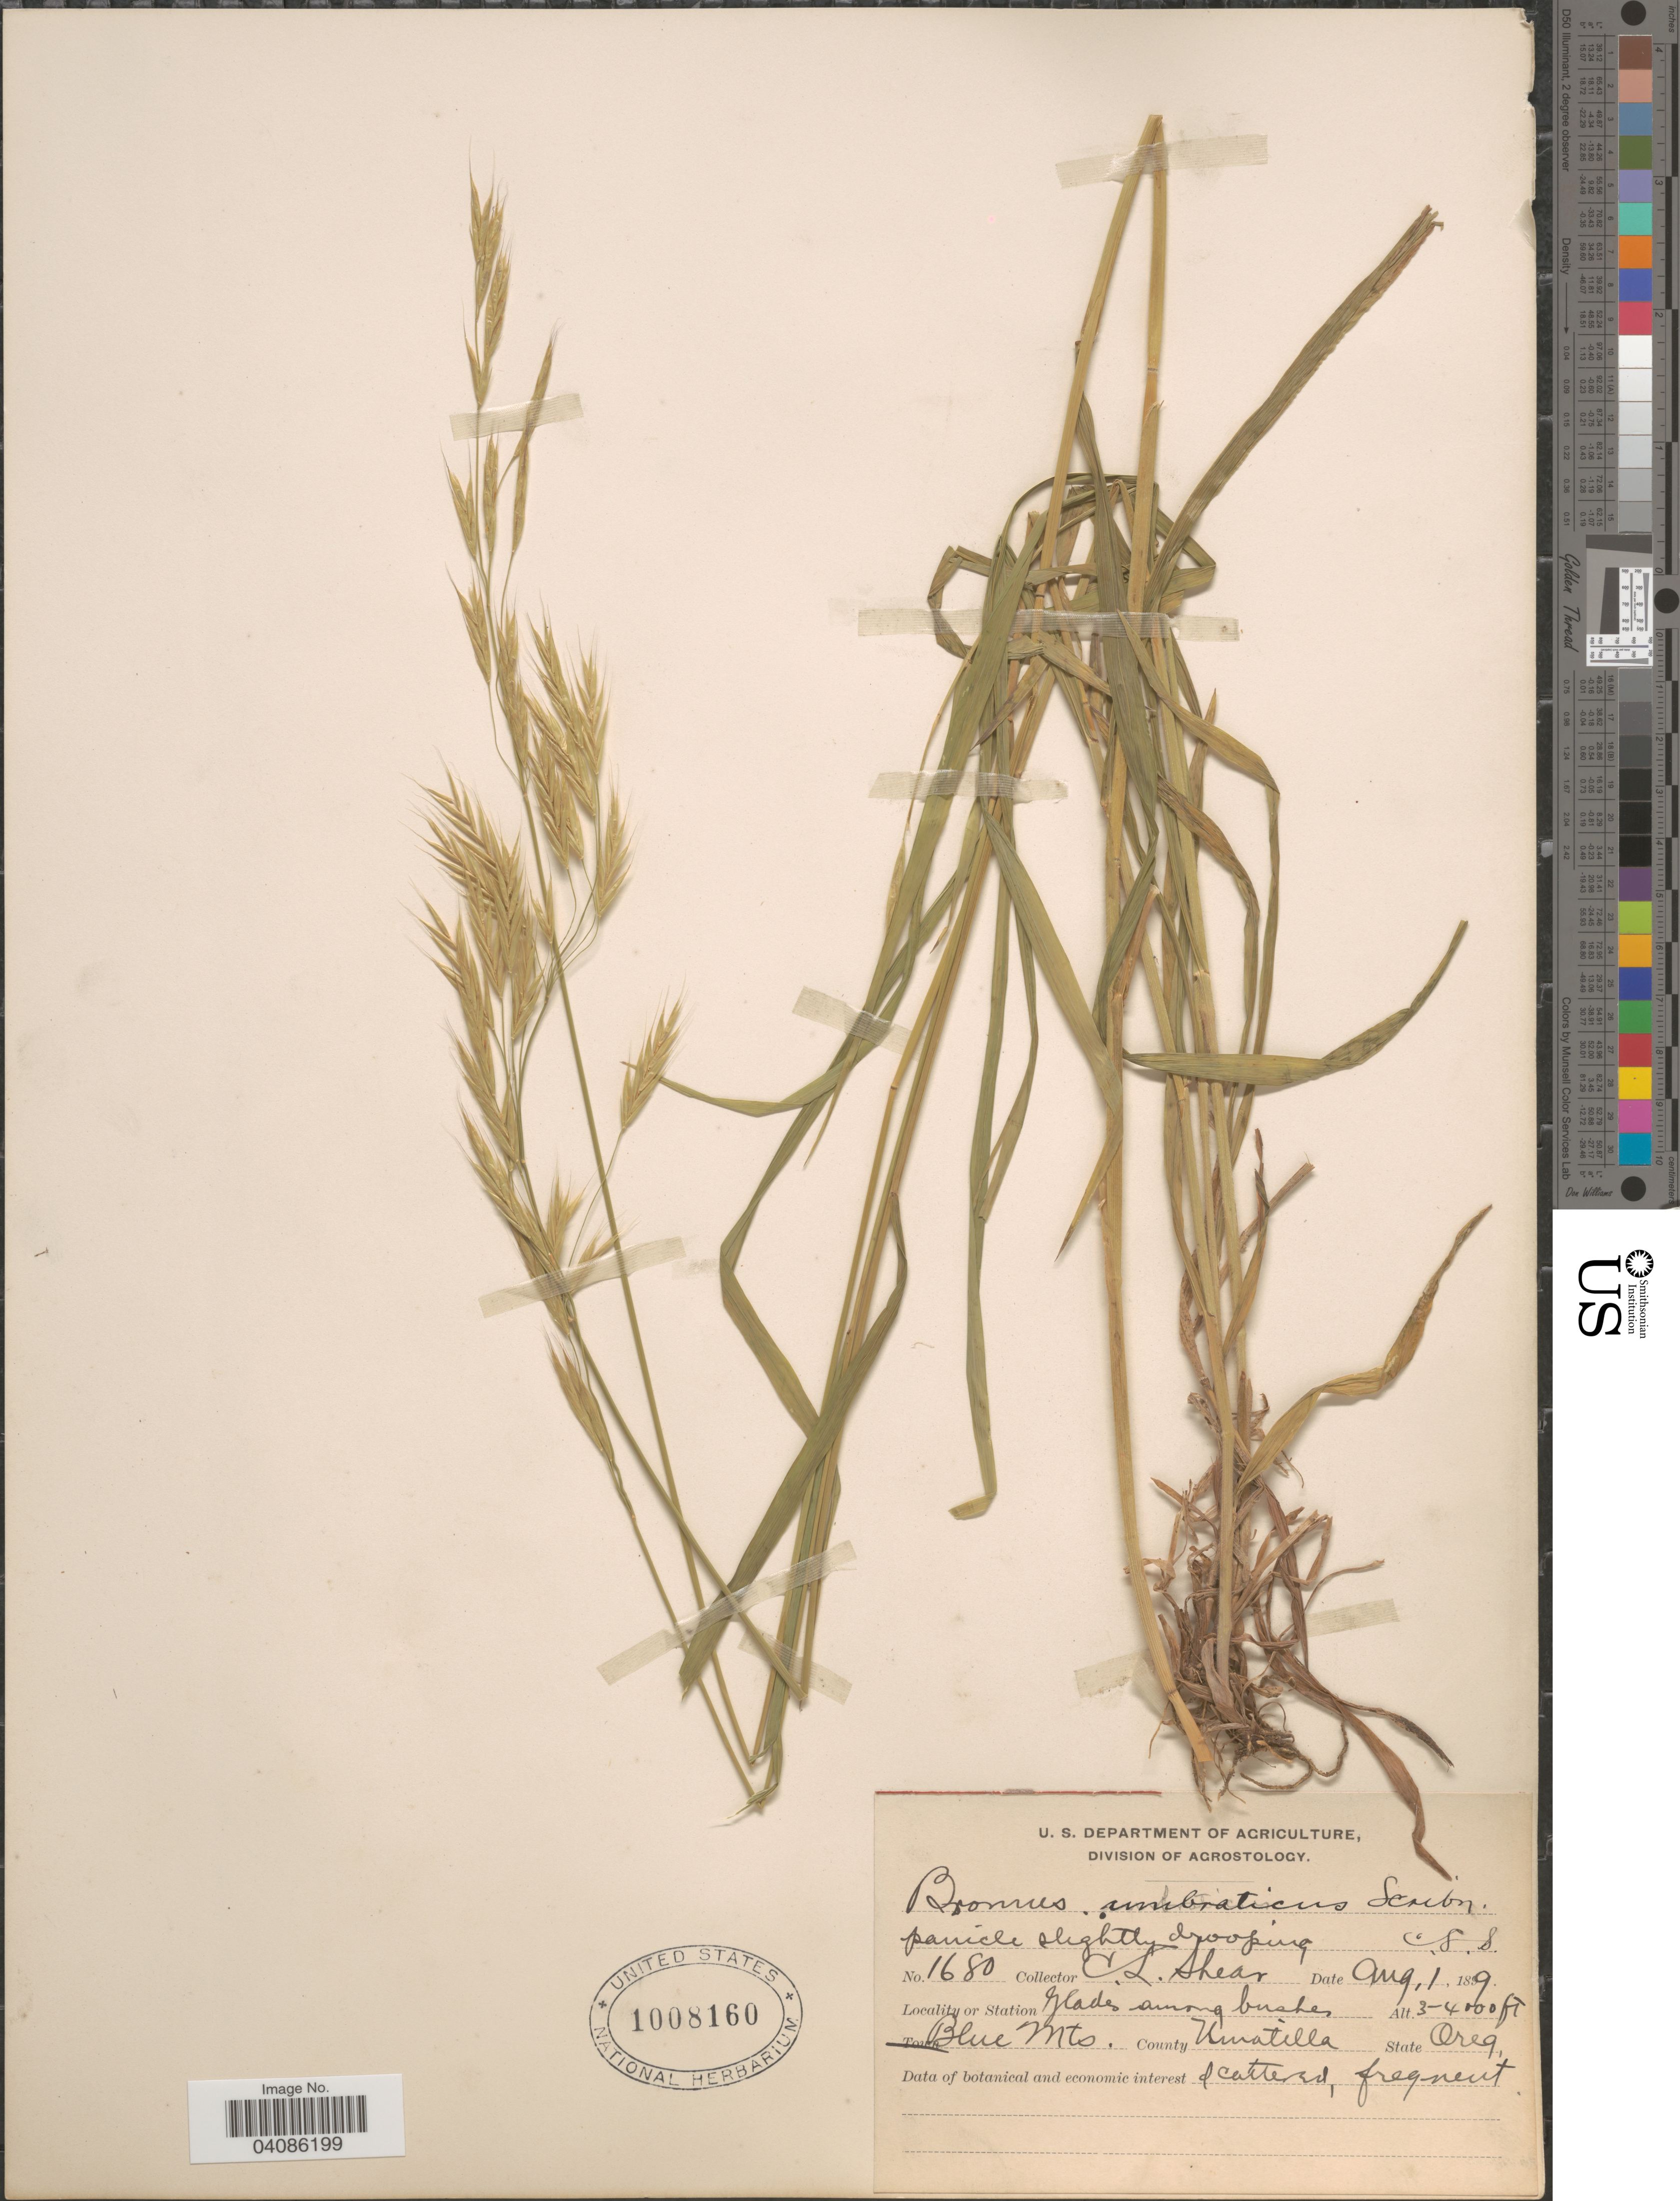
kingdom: Plantae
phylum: Tracheophyta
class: Liliopsida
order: Poales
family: Poaceae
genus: Bromus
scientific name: Bromus texensis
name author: (Shear) Hitchc.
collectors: C. L. Shear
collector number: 1680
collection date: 1899-08-01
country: United States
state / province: Oregon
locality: Blue Mts. County Umatilla.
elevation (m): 914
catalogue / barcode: US 1008160